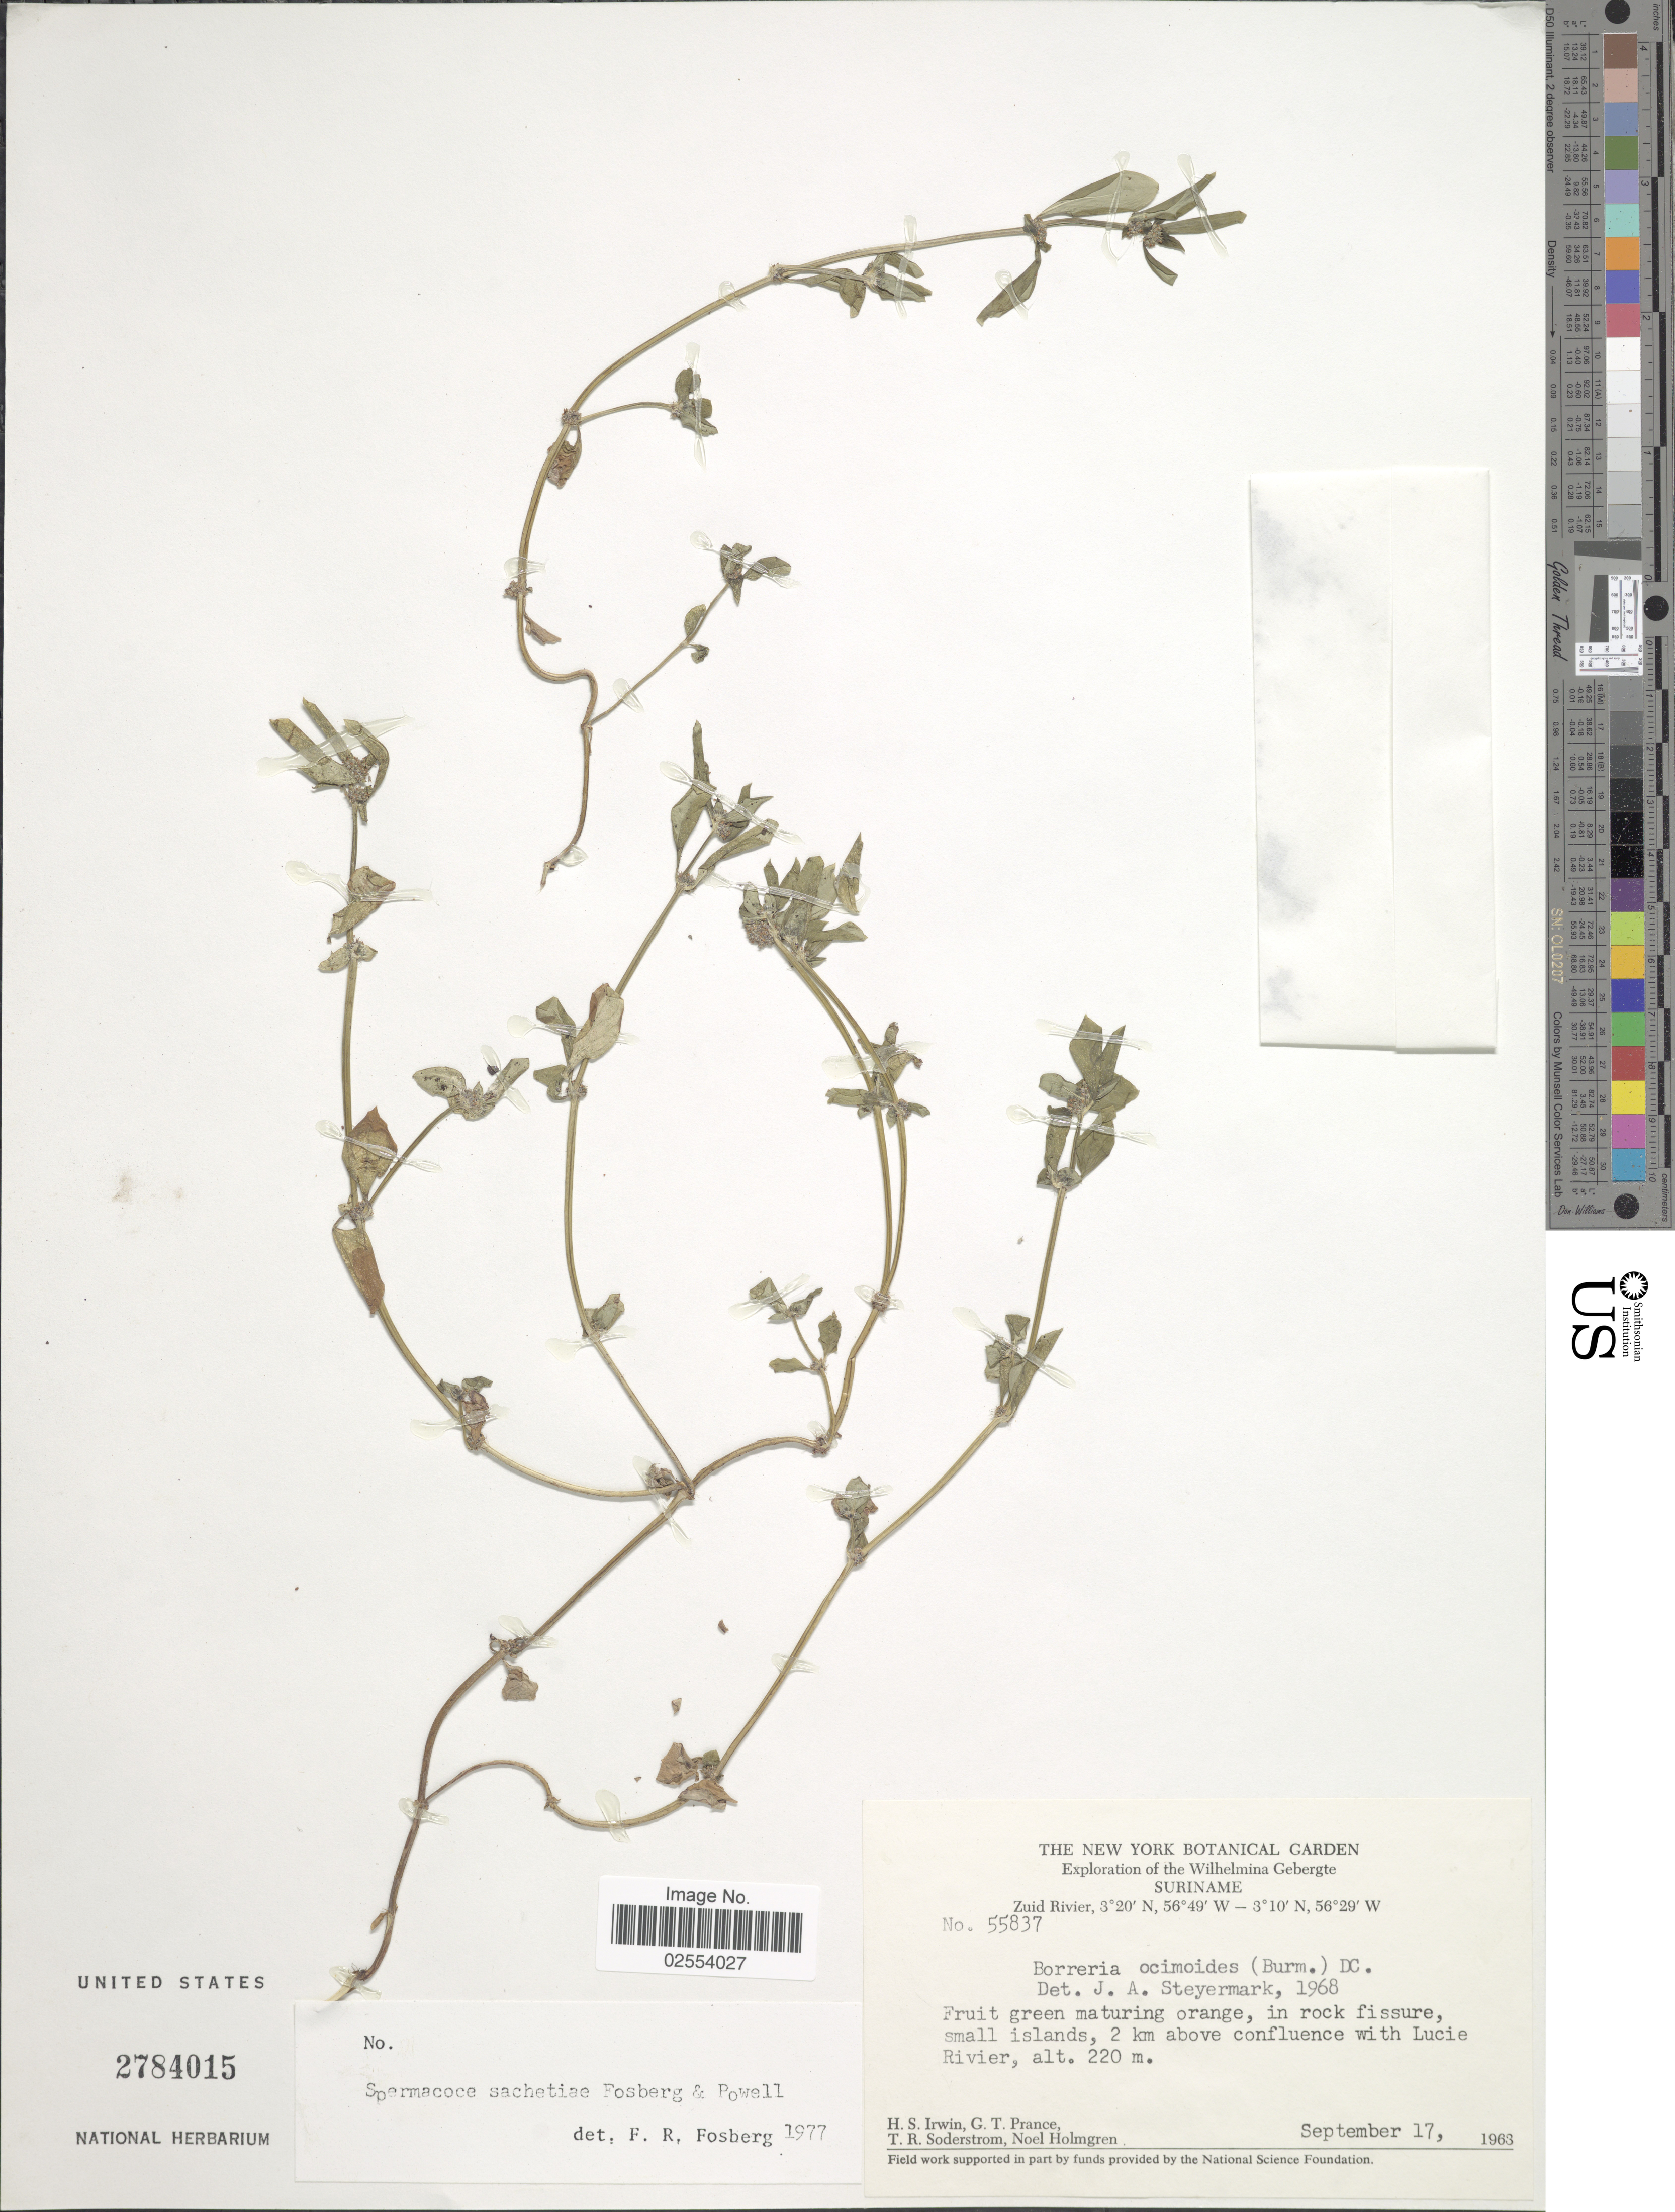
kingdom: Plantae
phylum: Tracheophyta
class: Magnoliopsida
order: Gentianales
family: Rubiaceae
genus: Spermacoce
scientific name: Spermacoce mauritiana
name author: Gideon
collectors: H. Irwin, G. T. Prance, T. R. Soderstrom & N. H. Holmgren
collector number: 55837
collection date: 1963-09-17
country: Suriname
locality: The Wilhelmina Gebergte, Zuid Rivier, small islands, 2 km above confluence with Lucie Rivier.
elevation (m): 220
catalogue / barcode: US 2784015